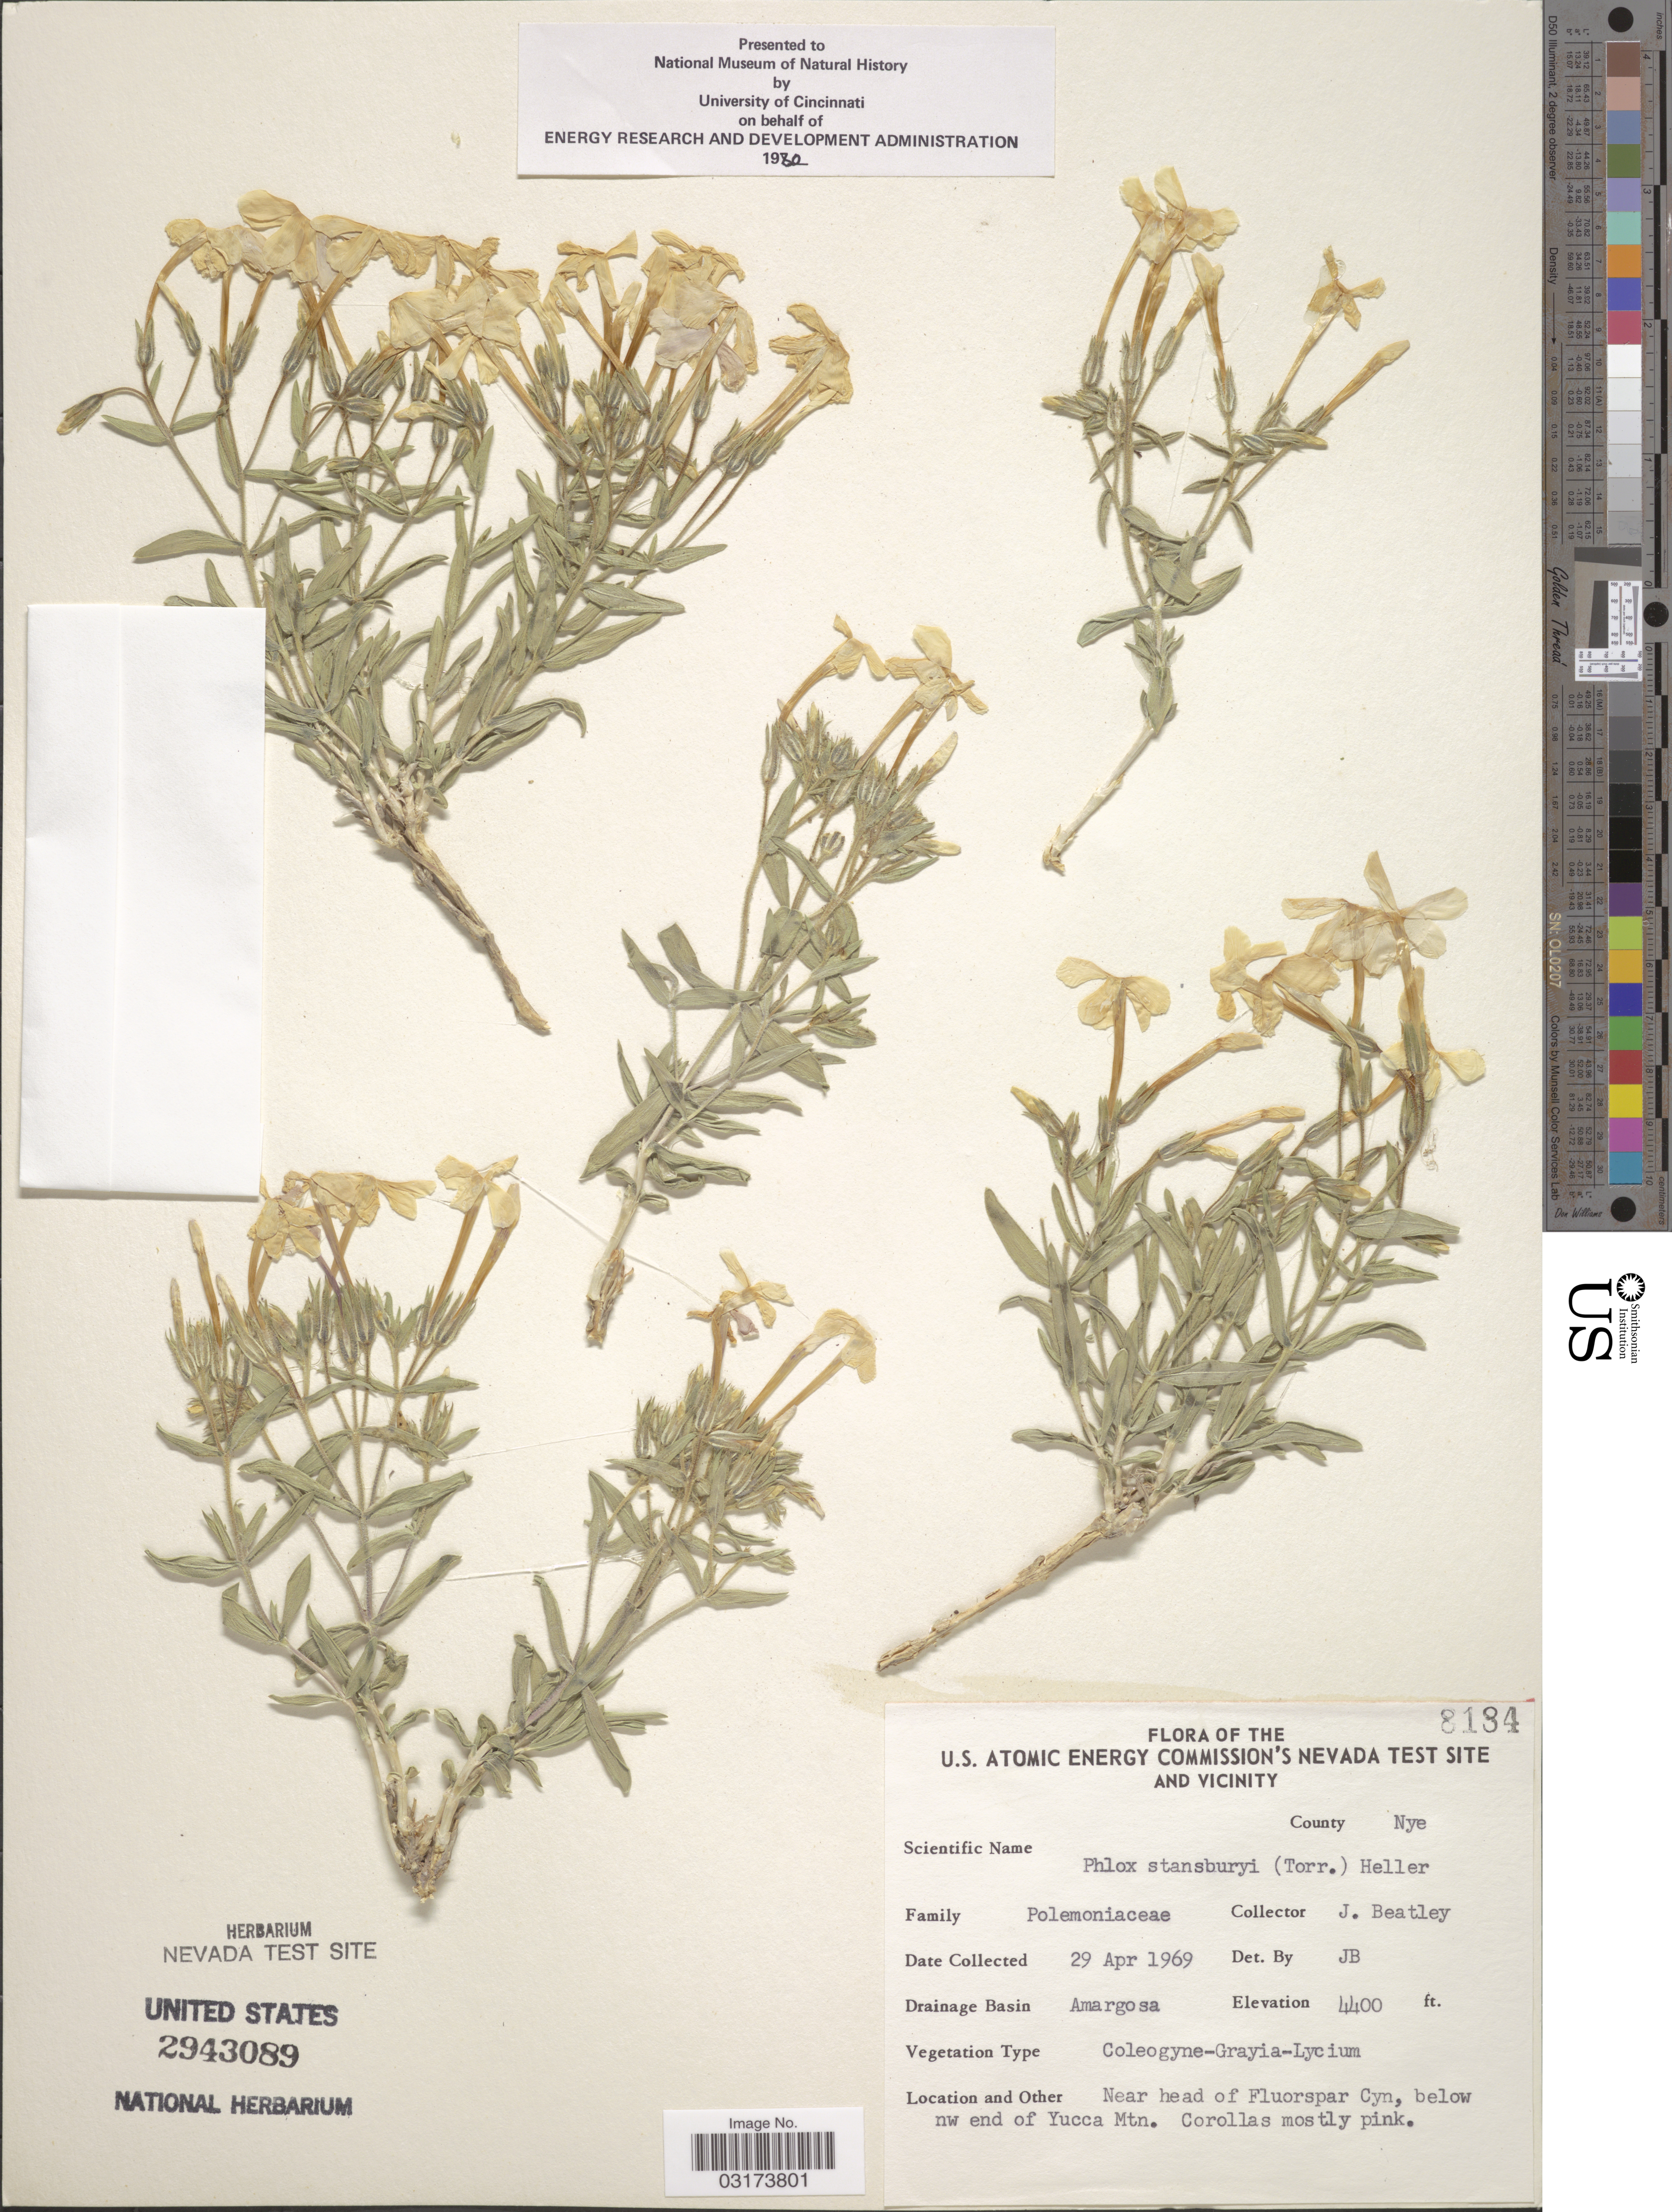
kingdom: Plantae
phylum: Tracheophyta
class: Magnoliopsida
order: Ericales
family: Polemoniaceae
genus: Phlox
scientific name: Phlox stansburyi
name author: (Torr.) A. Heller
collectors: J. C. Beatley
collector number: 8184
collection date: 1969-04-29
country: United States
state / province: Nevada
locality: U.S. Atomic Energy Commision's Nevada Test Site and Vicinity. County Nye. Drainage Basin Amargosa. Near head of Fluorspar Cyn, below nw end of Yucca Mtn.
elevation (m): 1341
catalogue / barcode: US 2943089